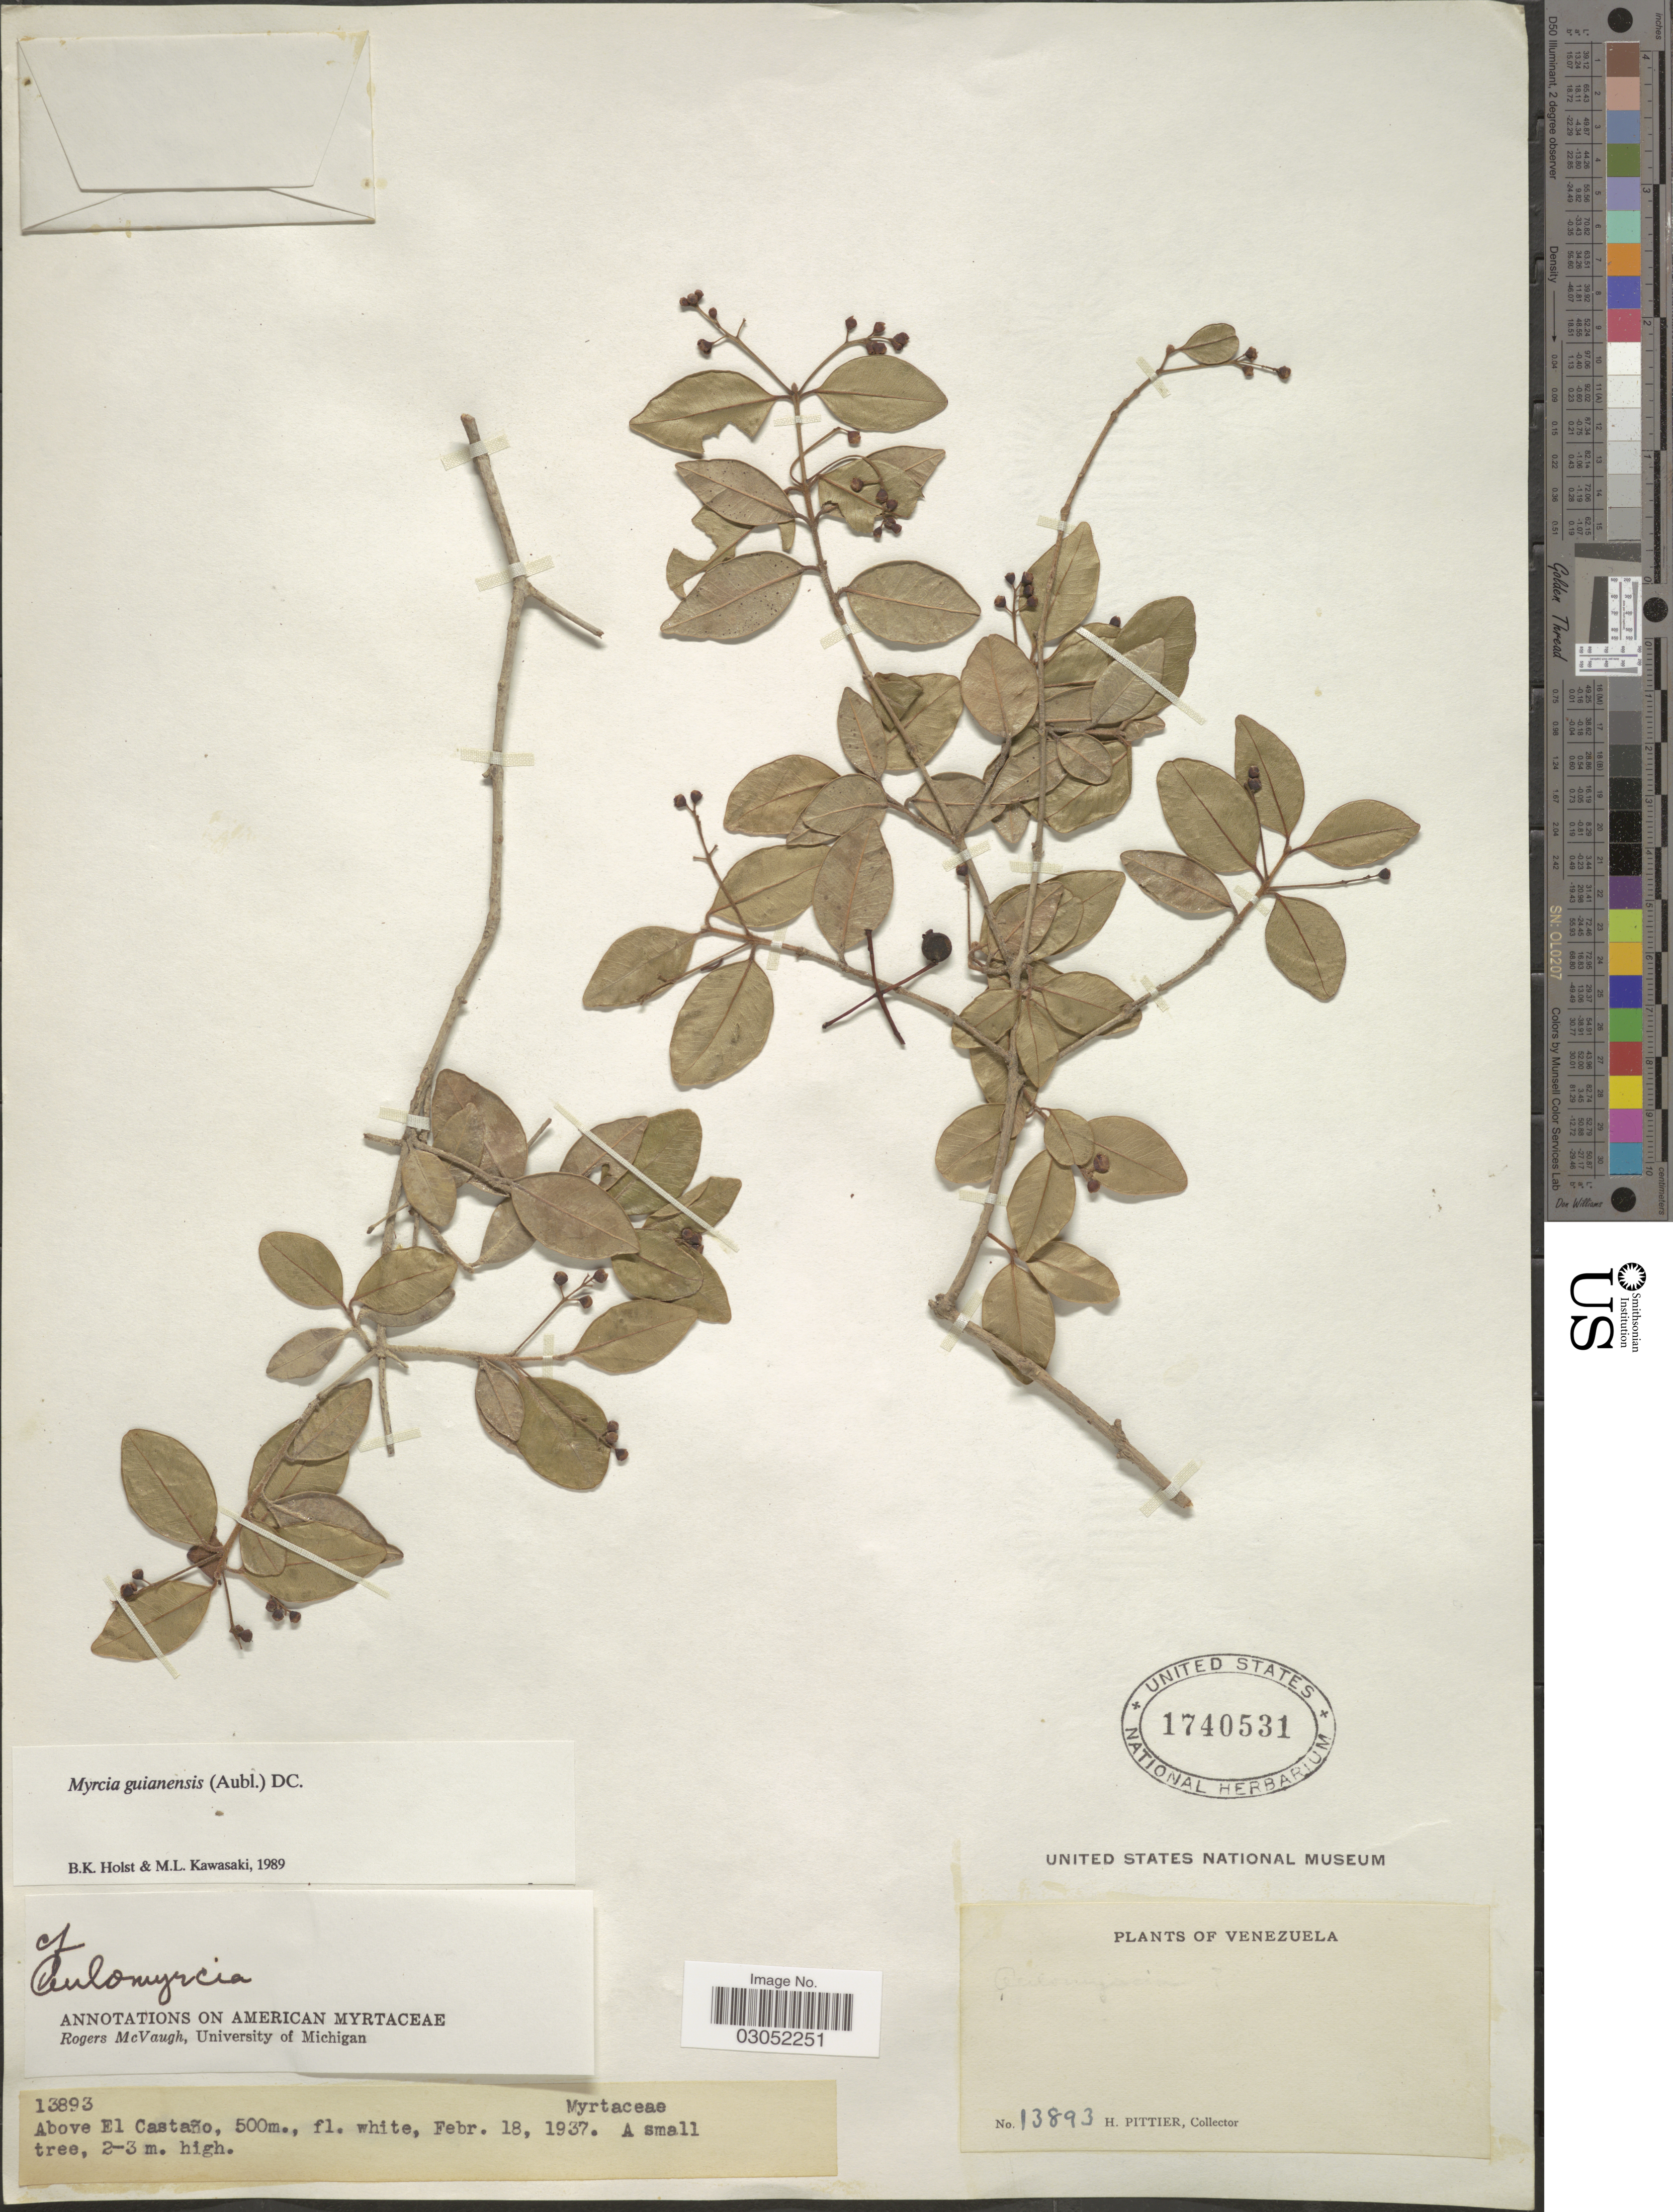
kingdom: Plantae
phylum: Tracheophyta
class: Magnoliopsida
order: Myrtales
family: Myrtaceae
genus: Myrcia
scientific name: Myrcia guianensis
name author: (Aubl.) DC.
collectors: H. F. Pittier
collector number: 13893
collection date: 1937-02-18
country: Venezuela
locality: Above El Castaño.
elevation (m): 500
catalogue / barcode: US 1740531